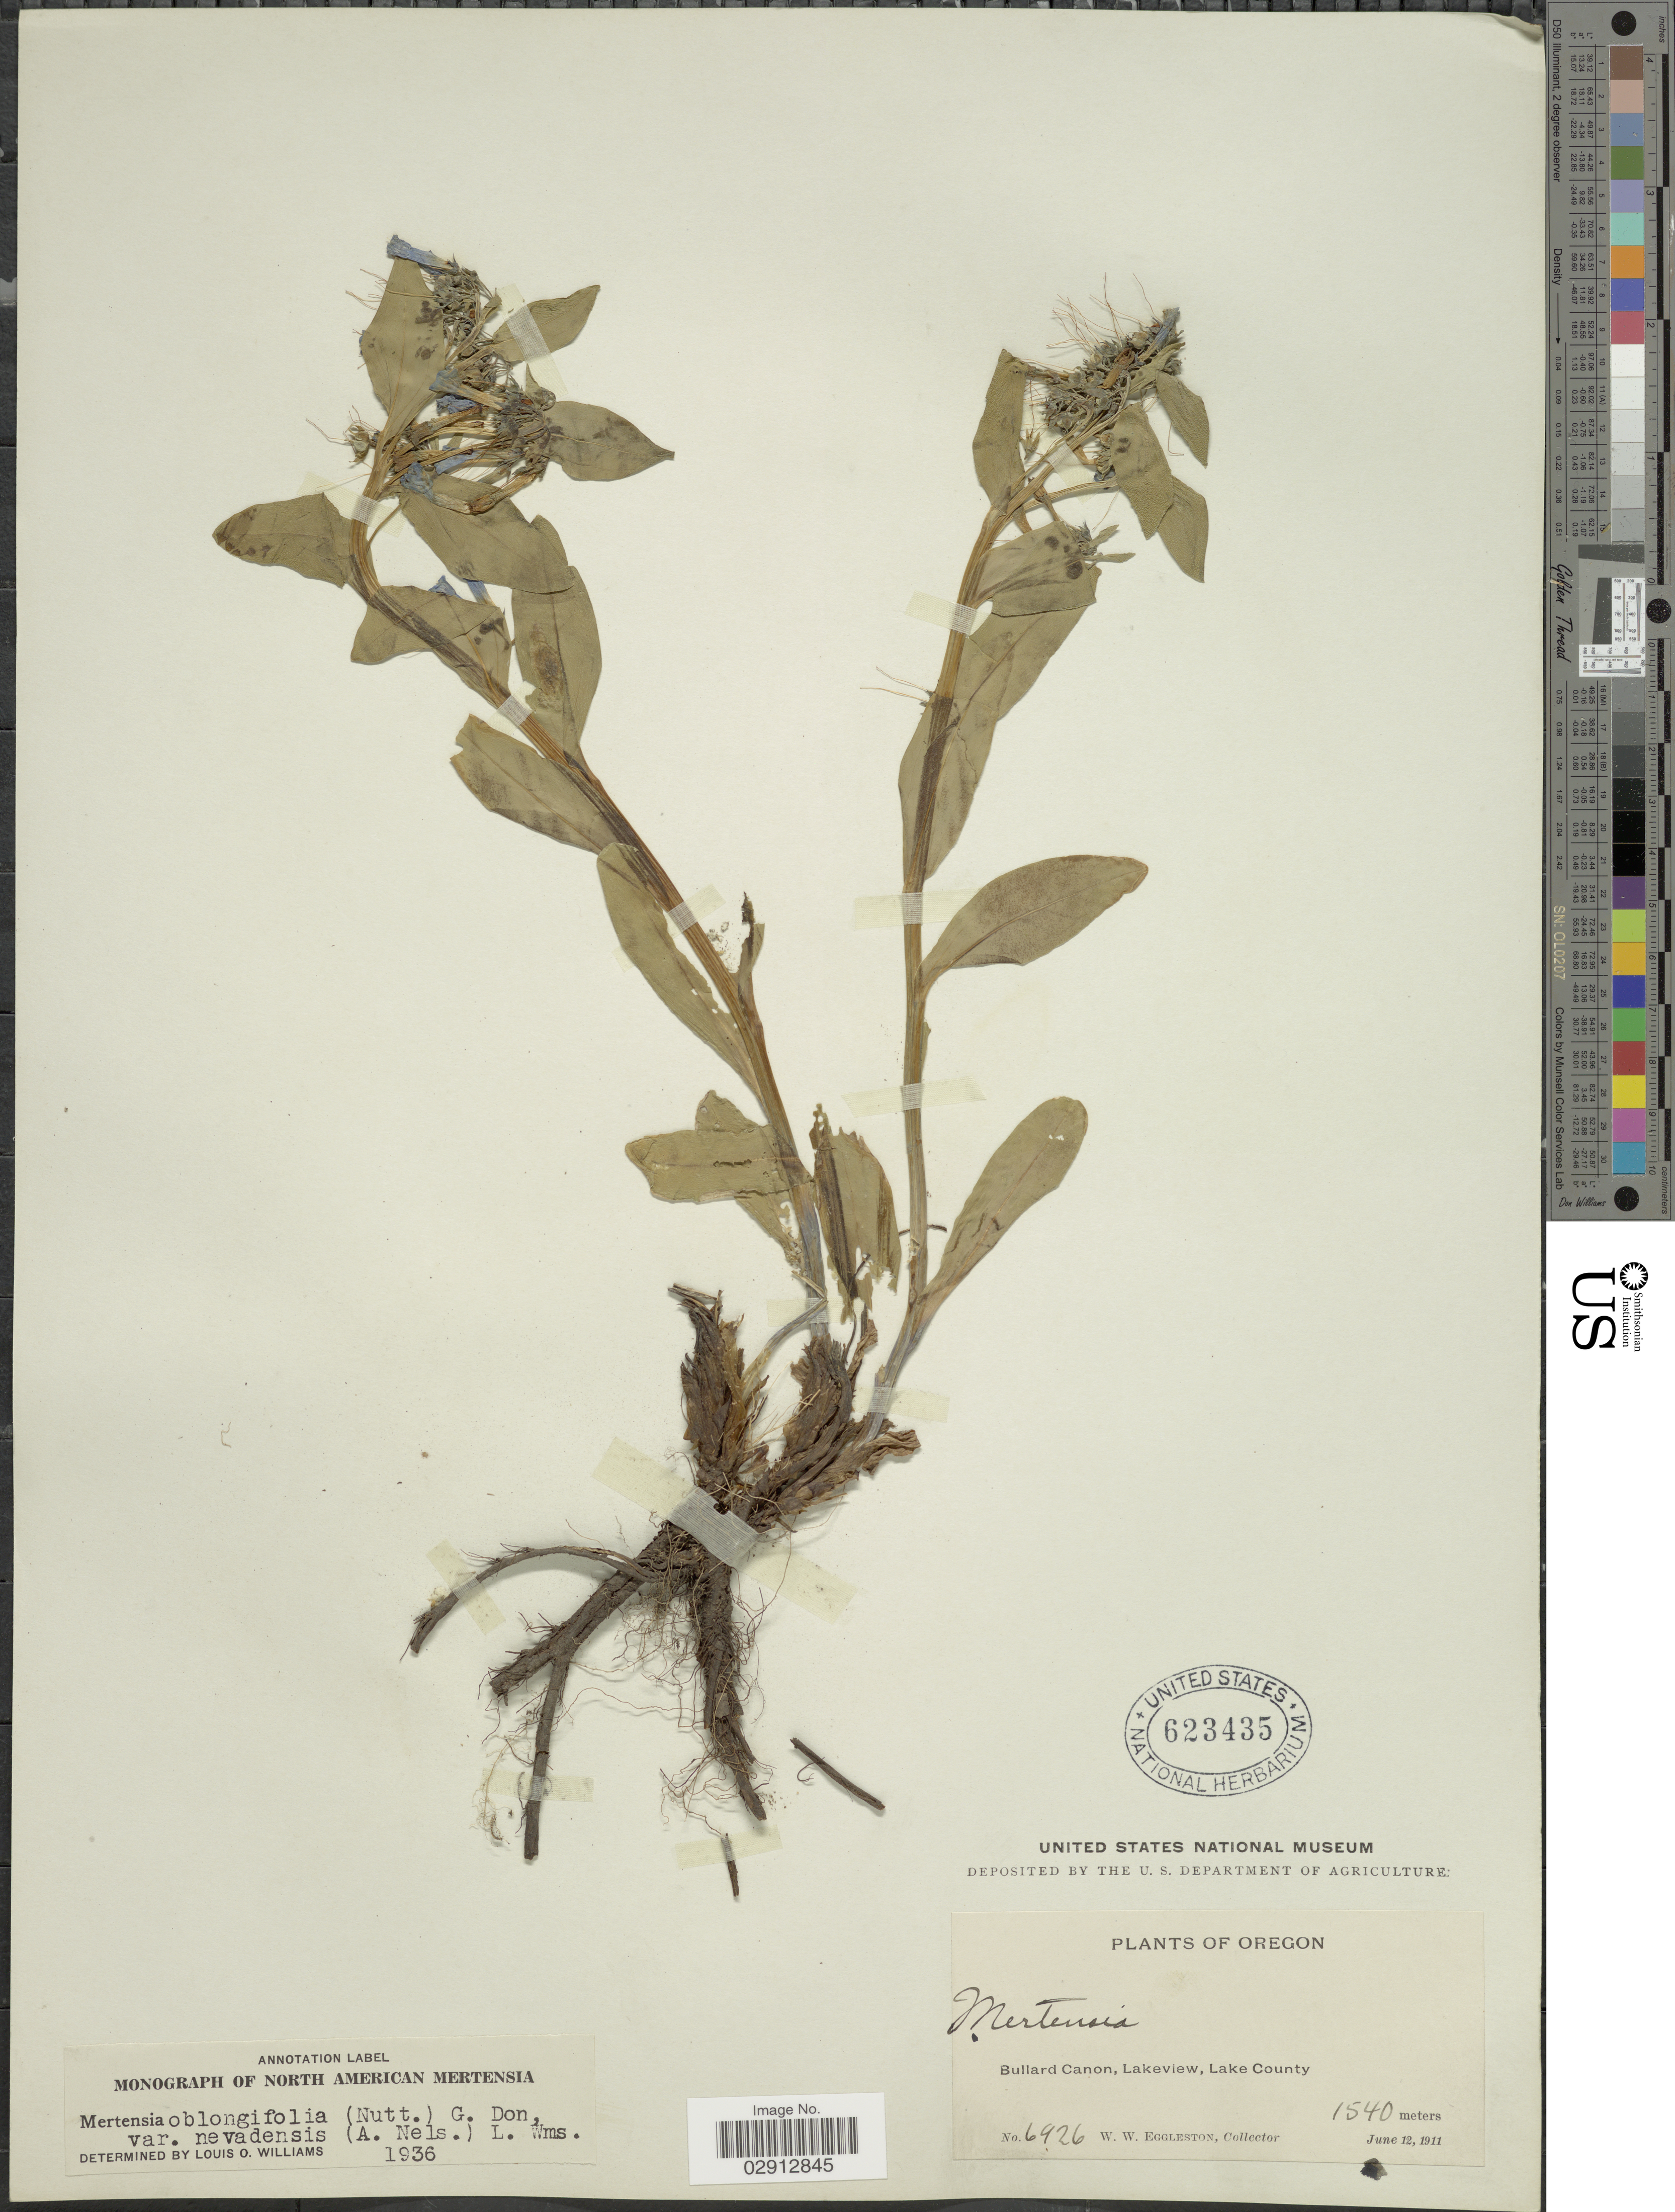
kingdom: Plantae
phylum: Tracheophyta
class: Magnoliopsida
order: Boraginales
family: Boraginaceae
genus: Mertensia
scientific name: Mertensia oblongifolia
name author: (Nutt.) G. Don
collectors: W. W. Eggleston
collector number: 6926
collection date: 1911-06-12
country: United States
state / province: Oregon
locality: Bullard Canon, Lakeview, Lake County.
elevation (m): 1540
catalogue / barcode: US 623435